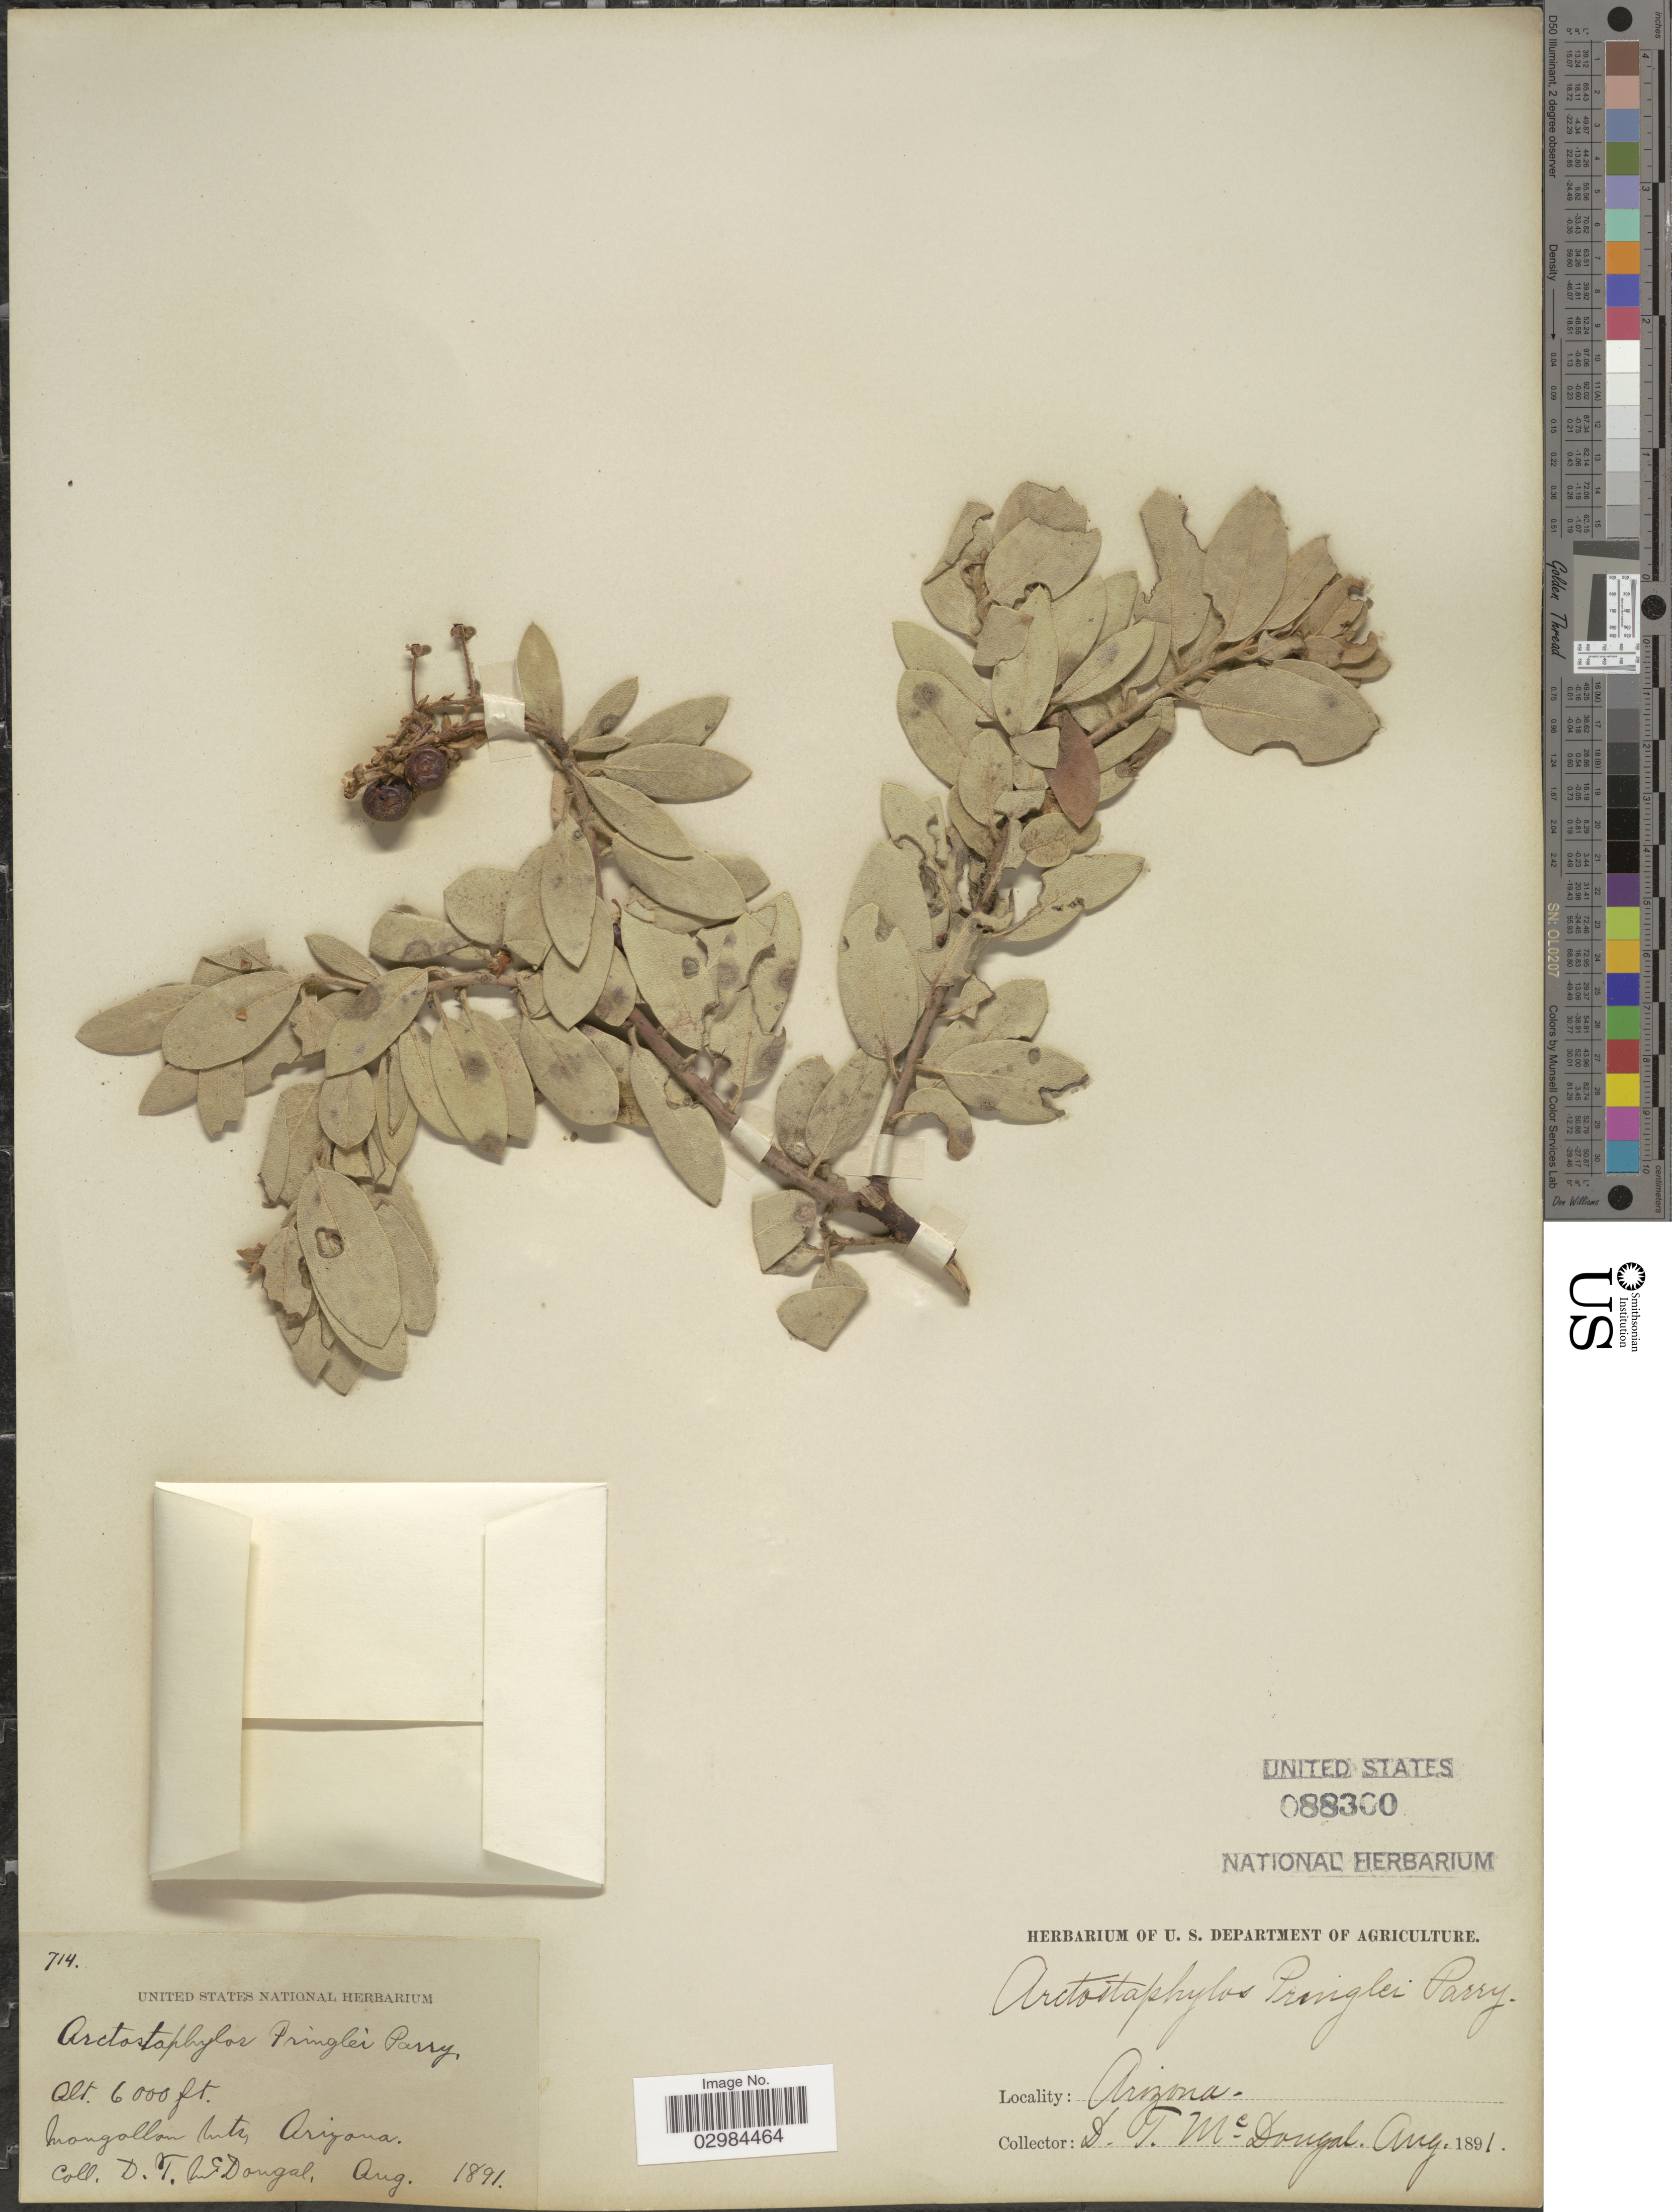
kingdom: Plantae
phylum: Tracheophyta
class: Magnoliopsida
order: Ericales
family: Ericaceae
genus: Arctostaphylos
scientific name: Arctostaphylos pringlei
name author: Parry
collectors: D. McDougal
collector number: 714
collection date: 1891-08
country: United States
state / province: Arizona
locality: Mongollon Mts.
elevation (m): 1829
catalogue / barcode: US 88360